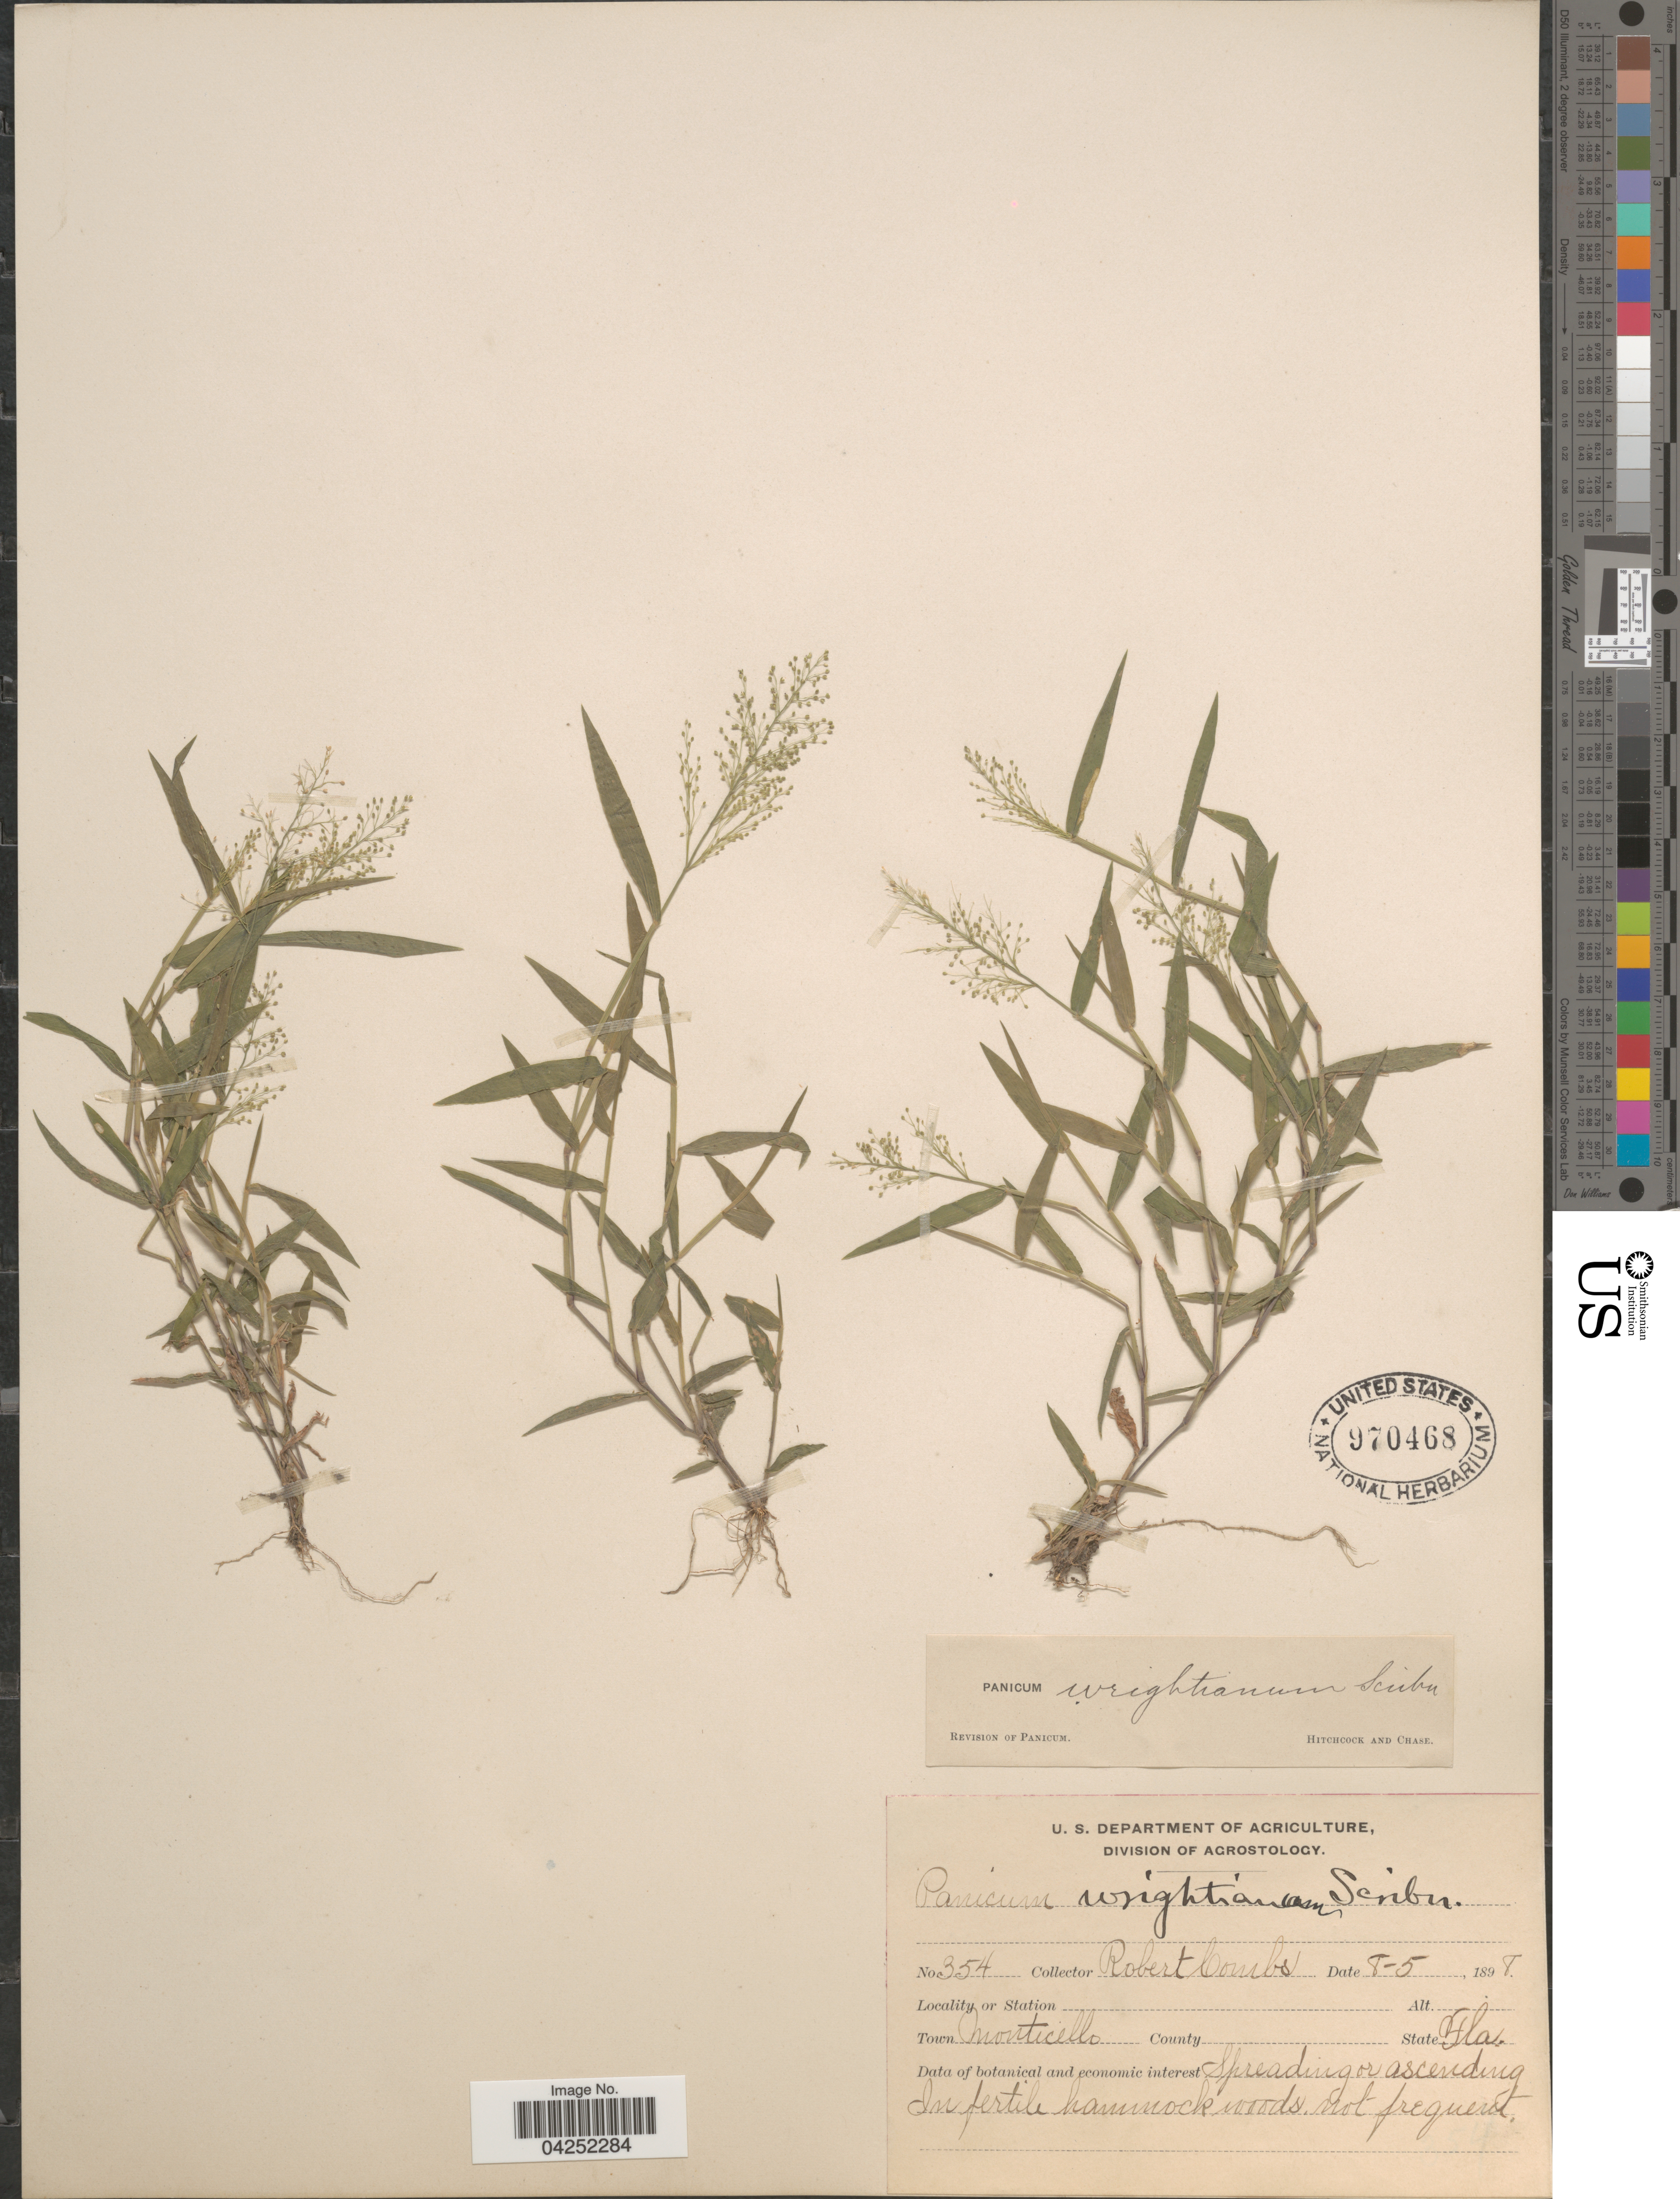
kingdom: Plantae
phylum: Tracheophyta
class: Liliopsida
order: Poales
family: Poaceae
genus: Dichanthelium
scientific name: Dichanthelium acuminatum var. longiligulatum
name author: (Nash) Gould & C.A. Clark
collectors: R. Combs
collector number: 354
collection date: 1898-08-05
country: United States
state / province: Florida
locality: Town Monticello. In fertile hammock woods. Not frequent.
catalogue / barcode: US 970468